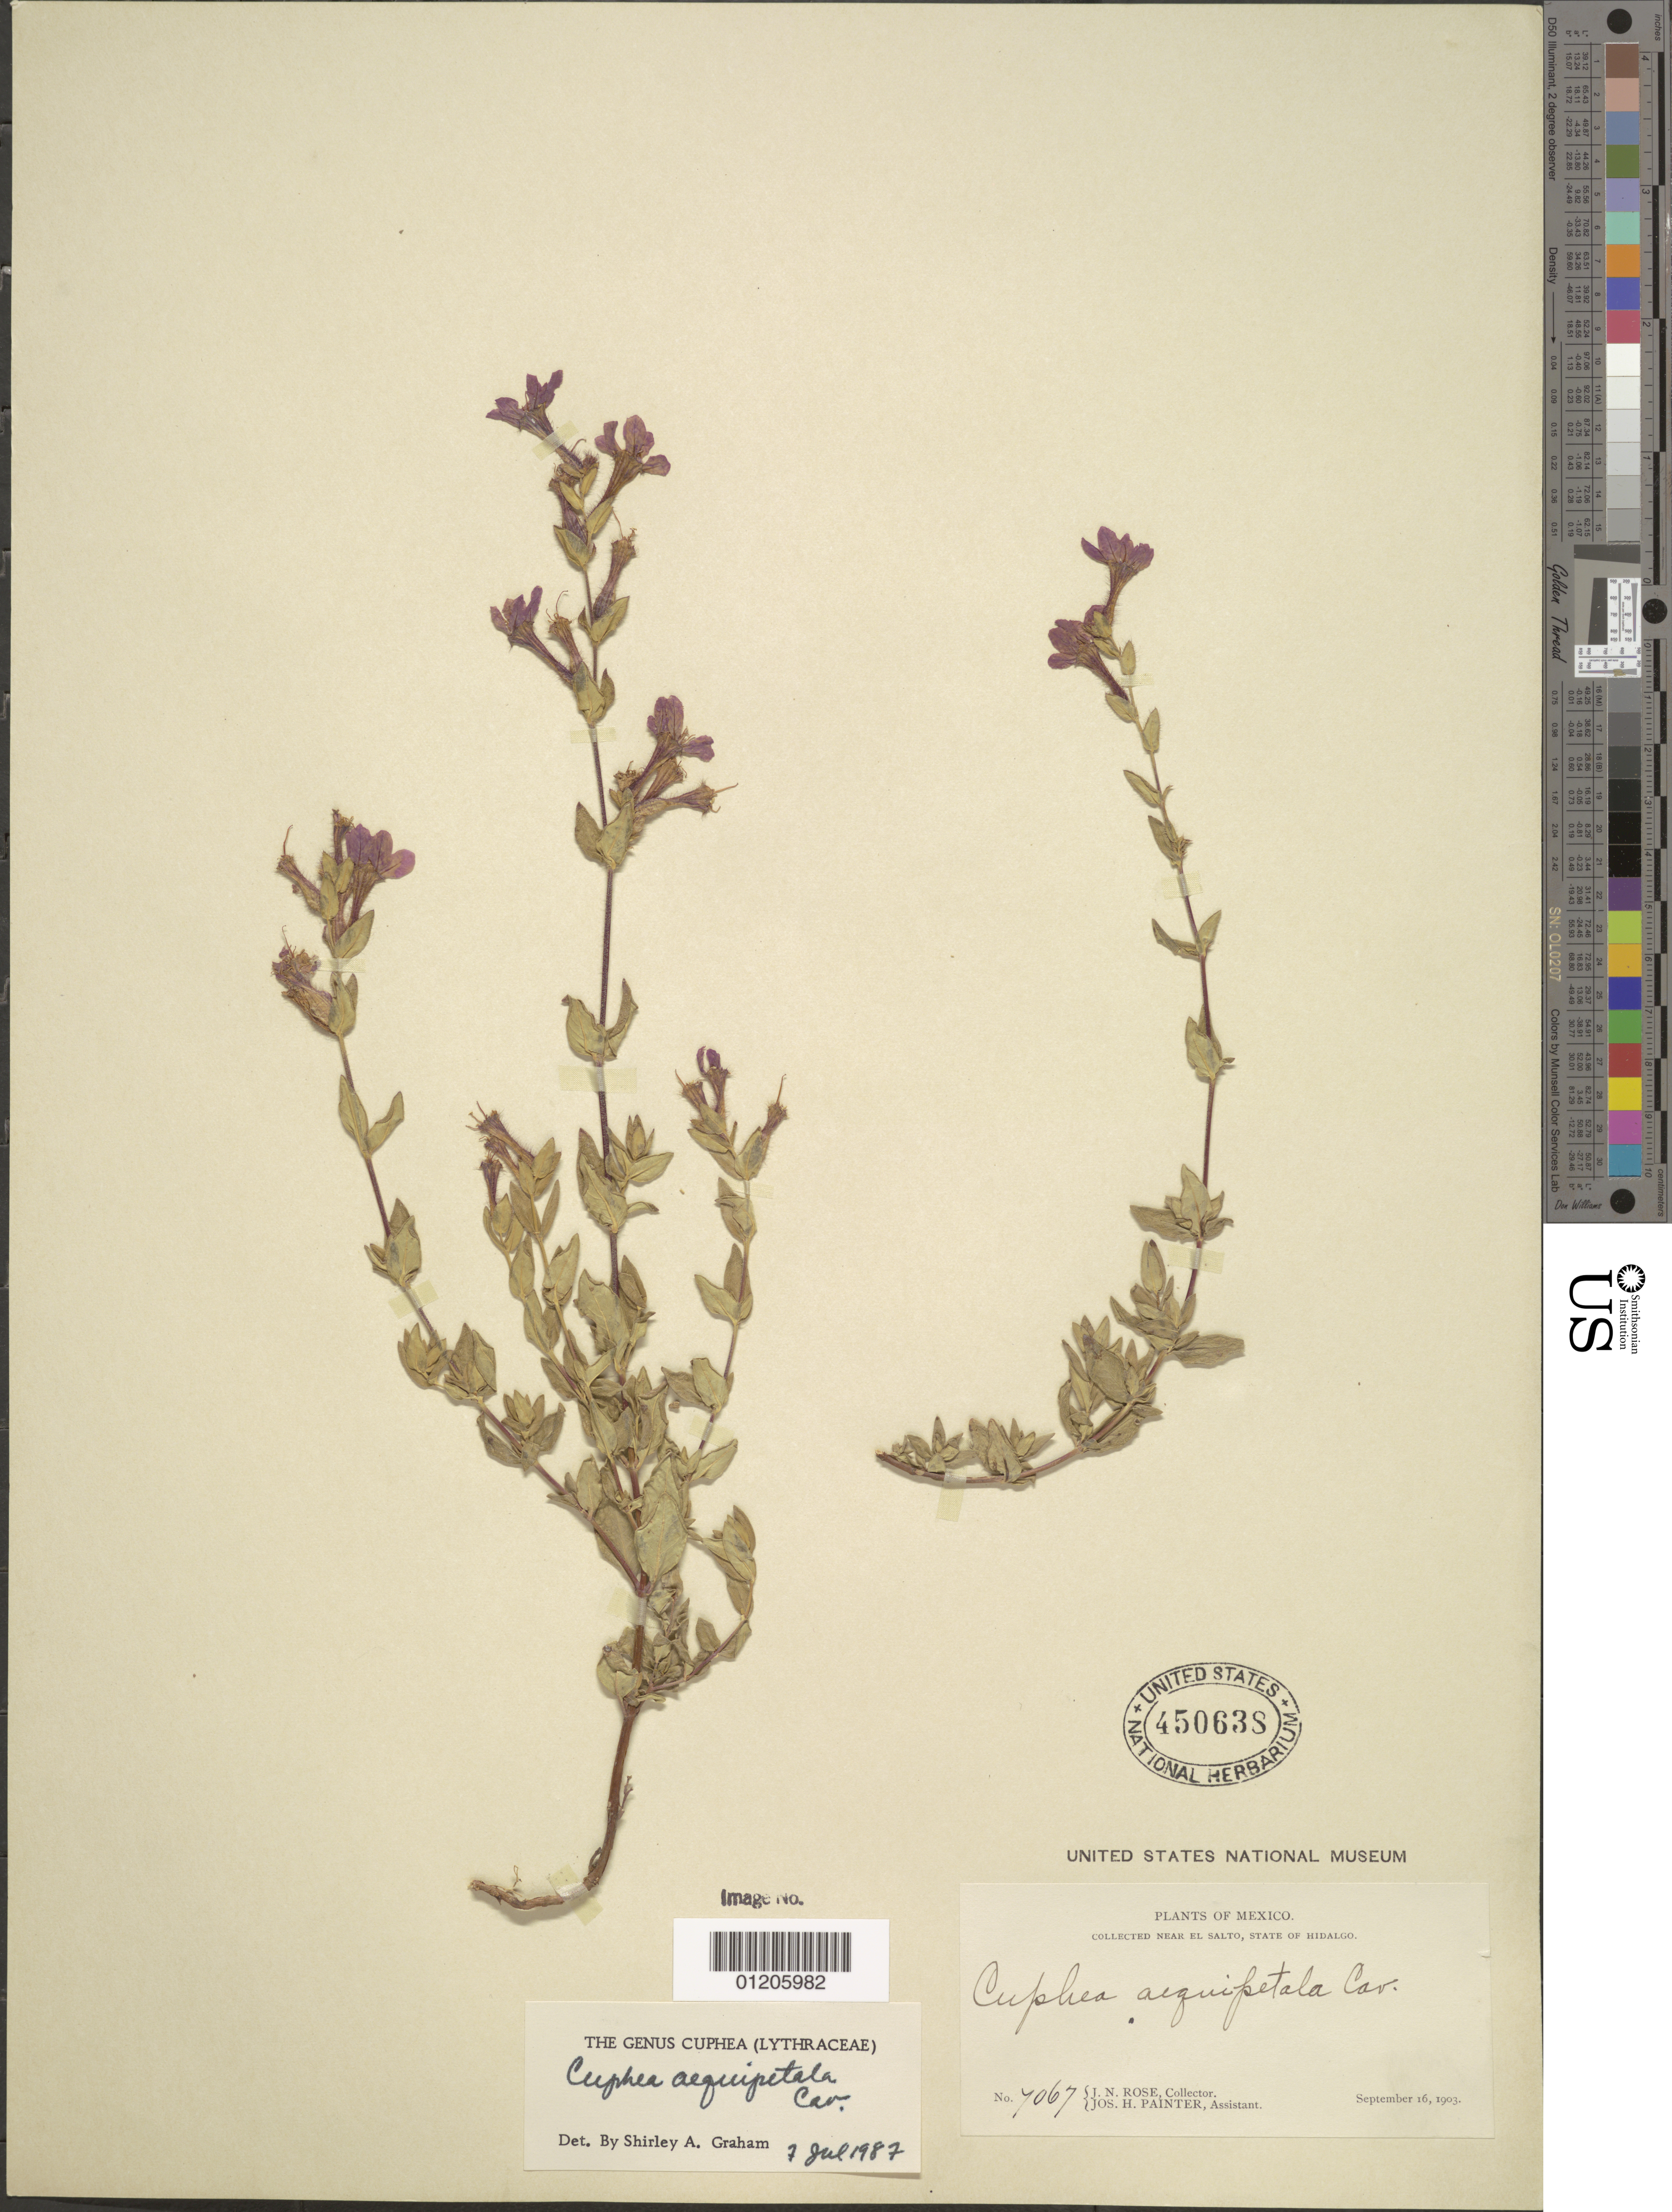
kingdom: Plantae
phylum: Tracheophyta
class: Magnoliopsida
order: Myrtales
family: Lythraceae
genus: Cuphea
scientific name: Cuphea aequipetala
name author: Cav.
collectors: J. N. Rose & J. H. Painter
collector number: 7067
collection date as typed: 16 Sep 1903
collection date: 1903-09-16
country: Mexico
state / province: Hidalgo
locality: Near El Salto, State of Hidalgo.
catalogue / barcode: US 450638